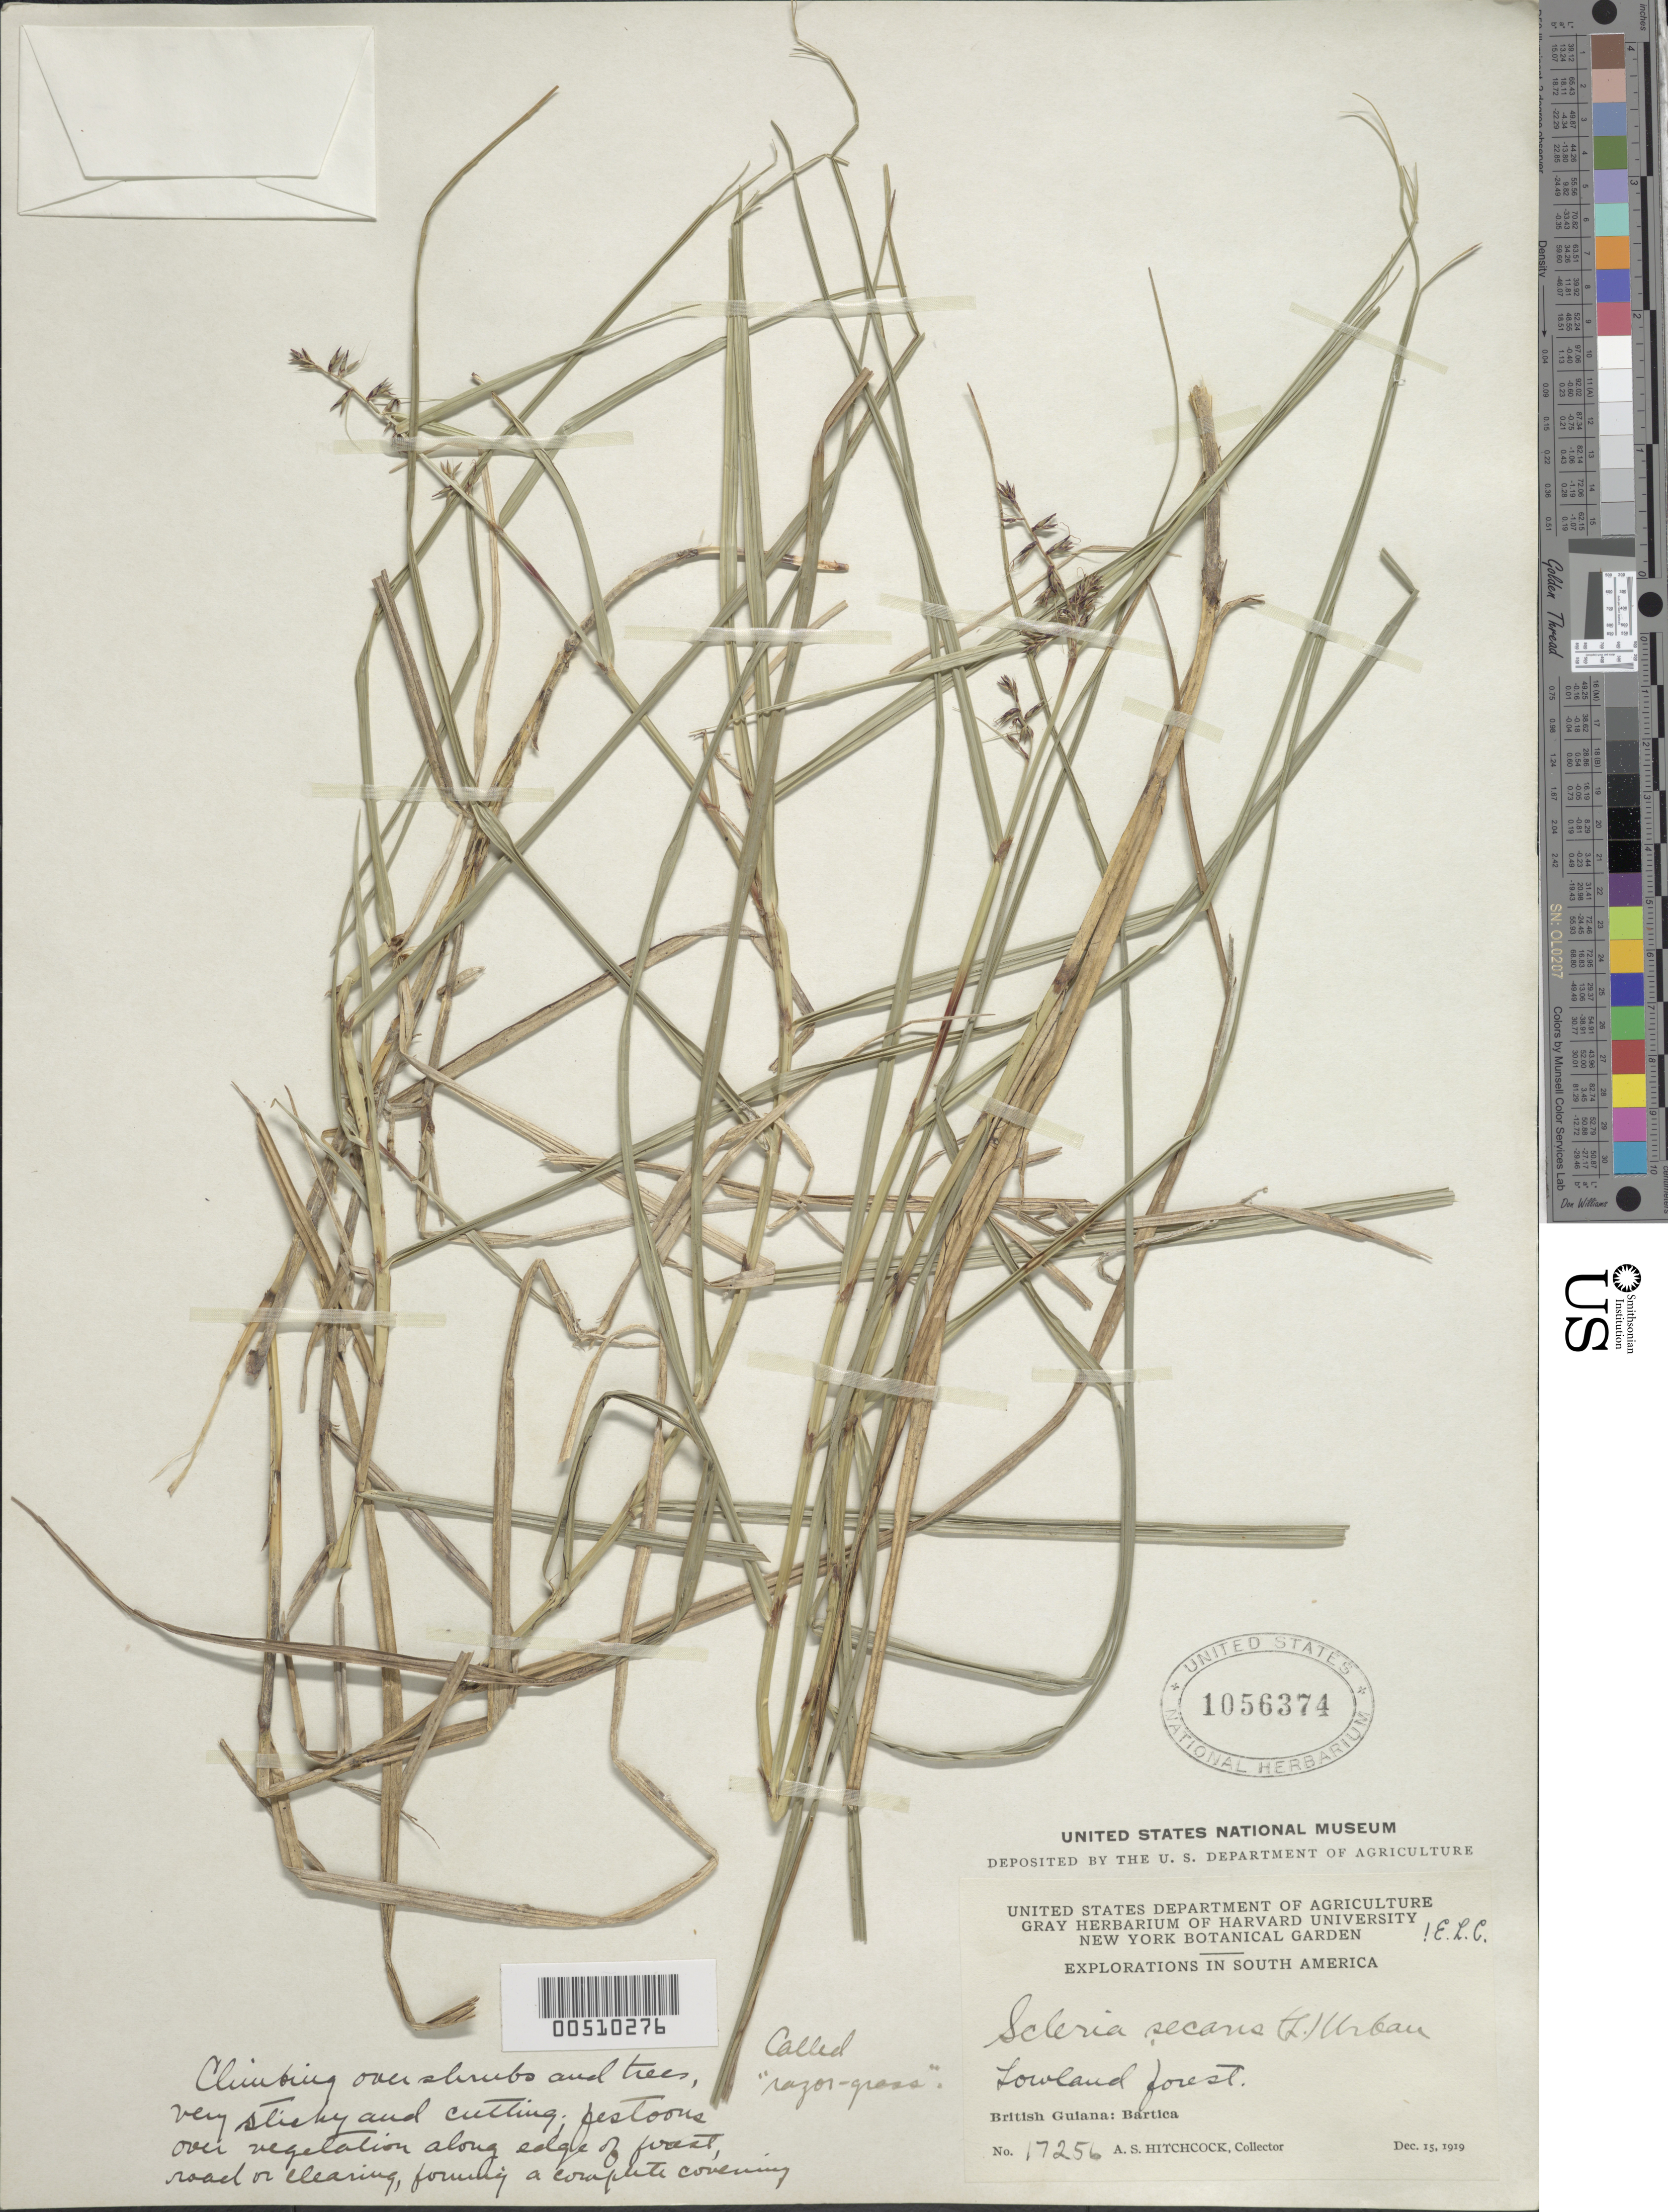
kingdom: Plantae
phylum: Tracheophyta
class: Liliopsida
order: Poales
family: Cyperaceae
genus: Scleria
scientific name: Scleria secans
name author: (L.) Urb.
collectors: A. S. Hitchcock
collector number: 17256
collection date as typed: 15 Dec 1919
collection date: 1919-12-15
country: Guyana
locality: Bartica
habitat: Lowland forest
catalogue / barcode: US 1056374